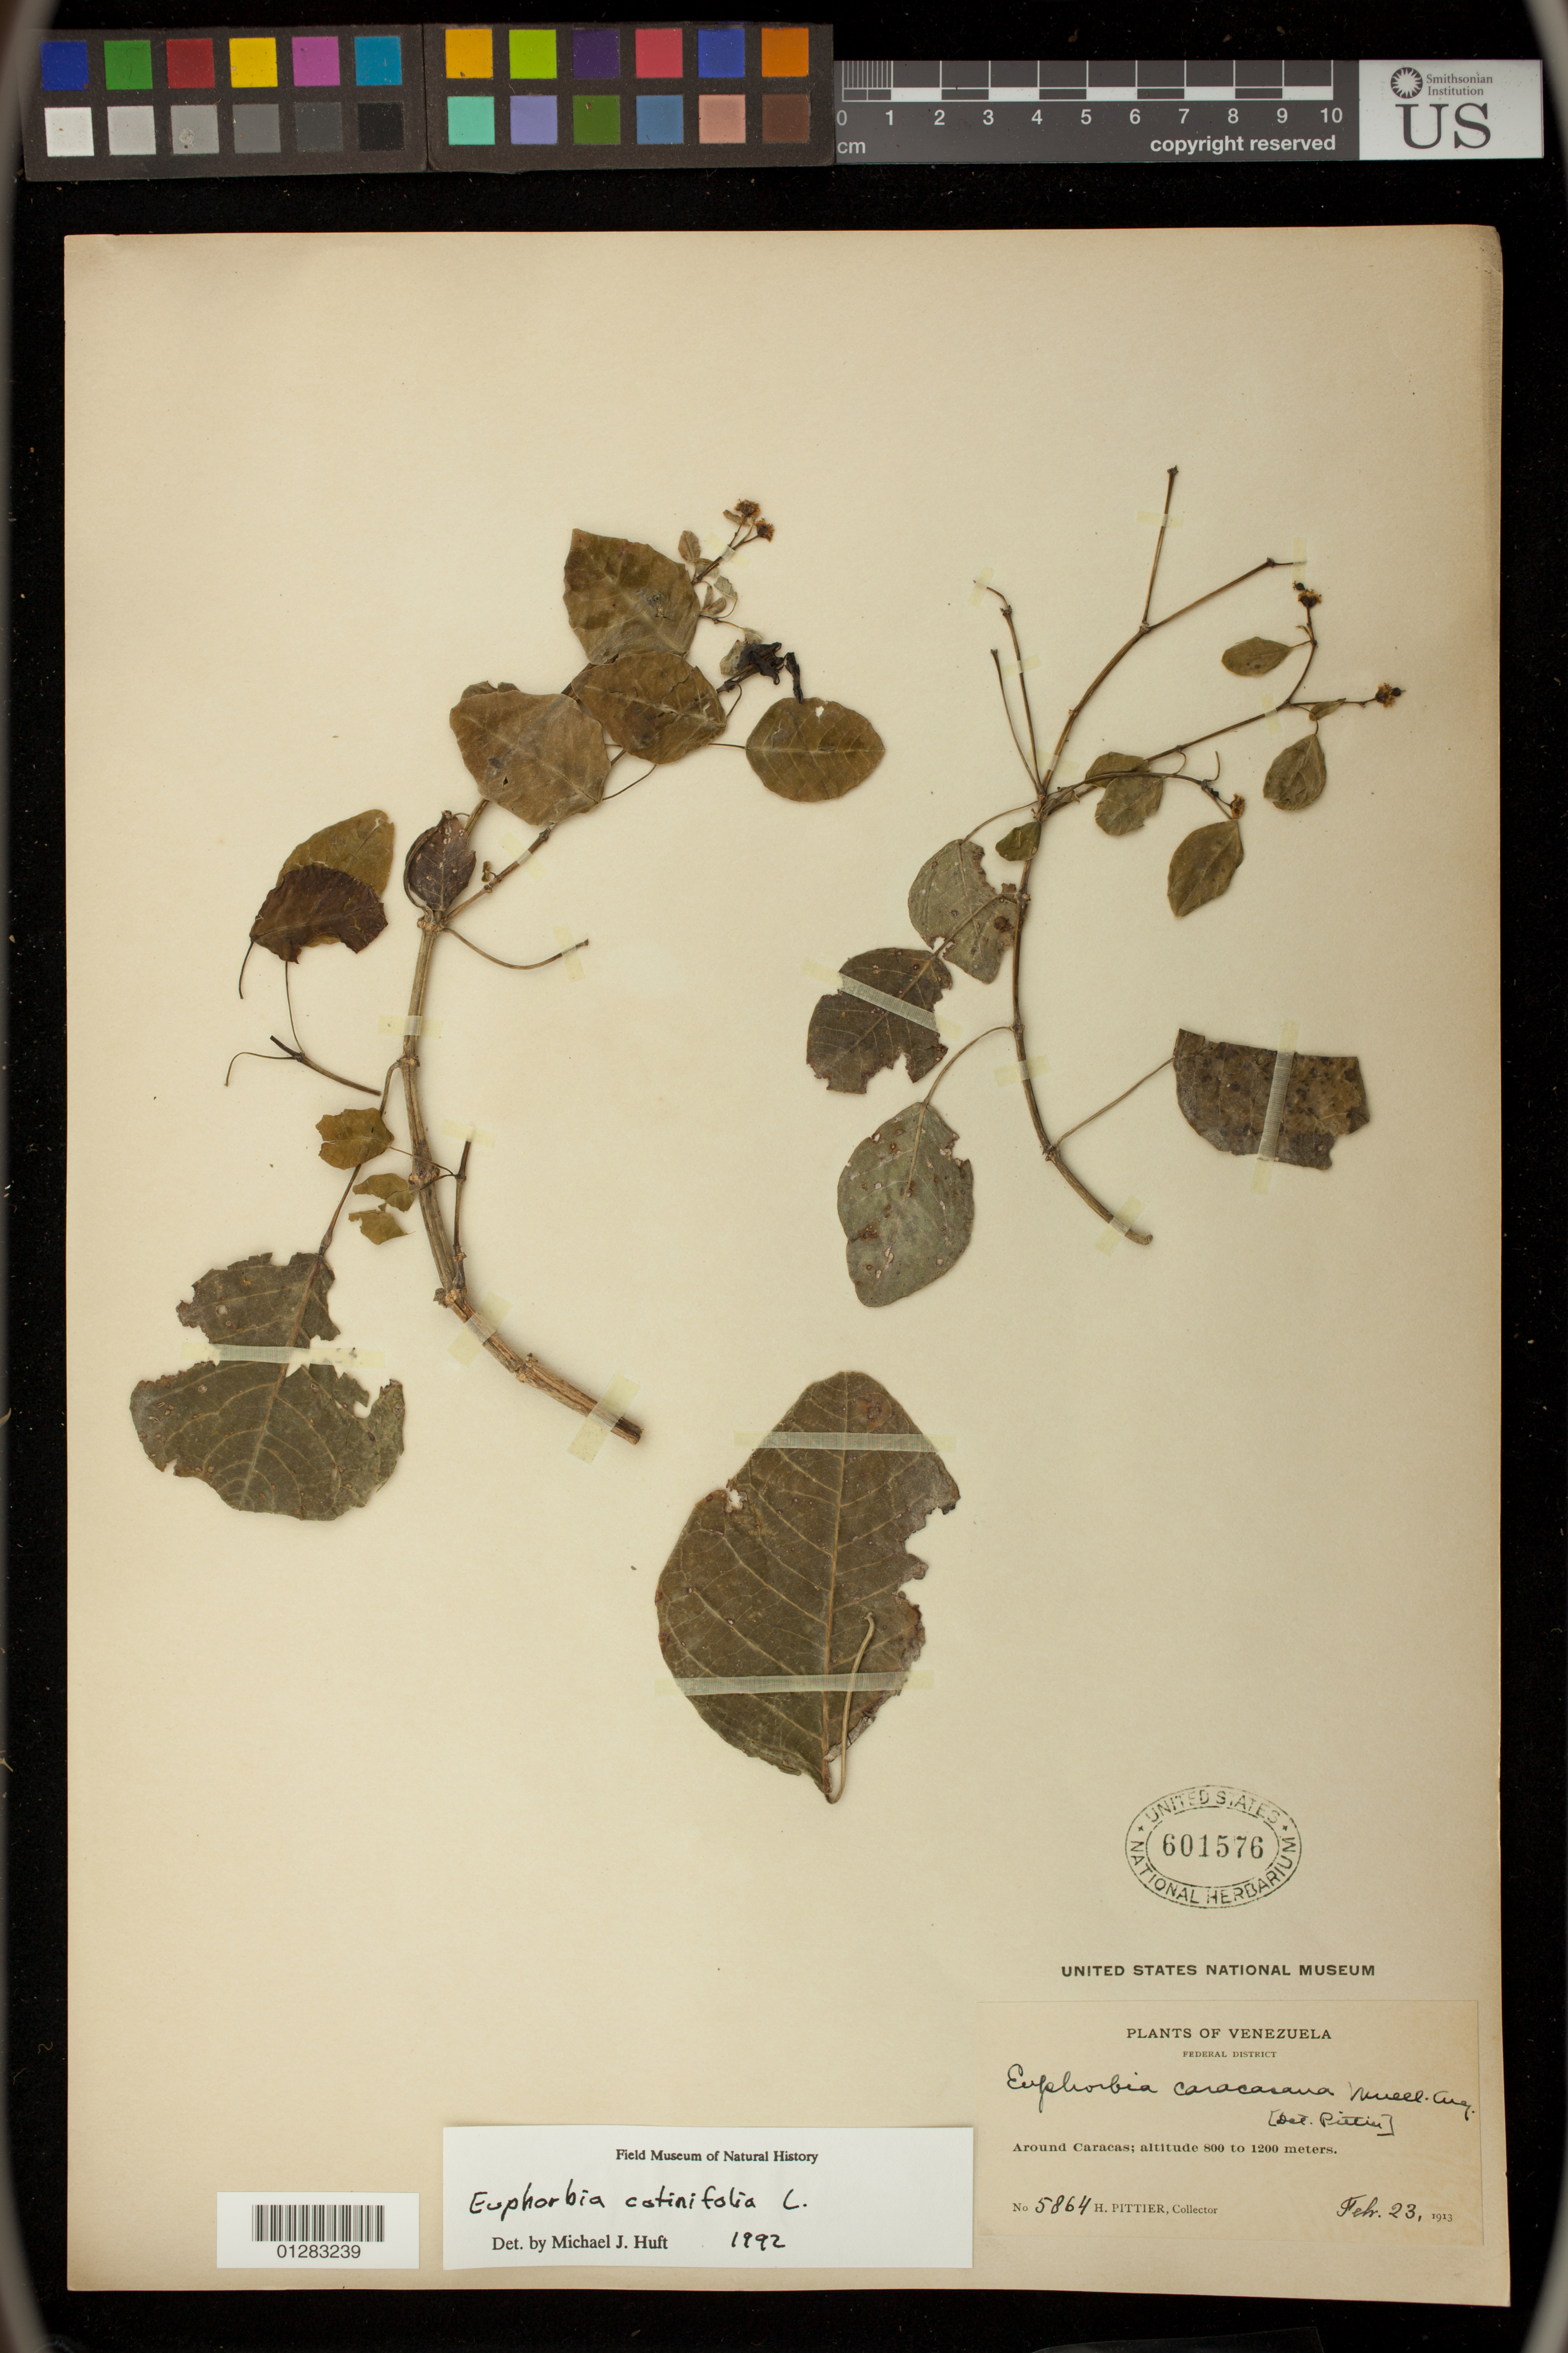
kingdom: Plantae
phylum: Tracheophyta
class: Magnoliopsida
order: Malpighiales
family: Euphorbiaceae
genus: Euphorbia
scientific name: Euphorbia cotinifolia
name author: L.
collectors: H. F. Pittier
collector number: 5864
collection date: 1913-02-23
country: Venezuela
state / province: Distrito Federal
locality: Around Caracas, Federal District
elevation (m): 800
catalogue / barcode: US 601576